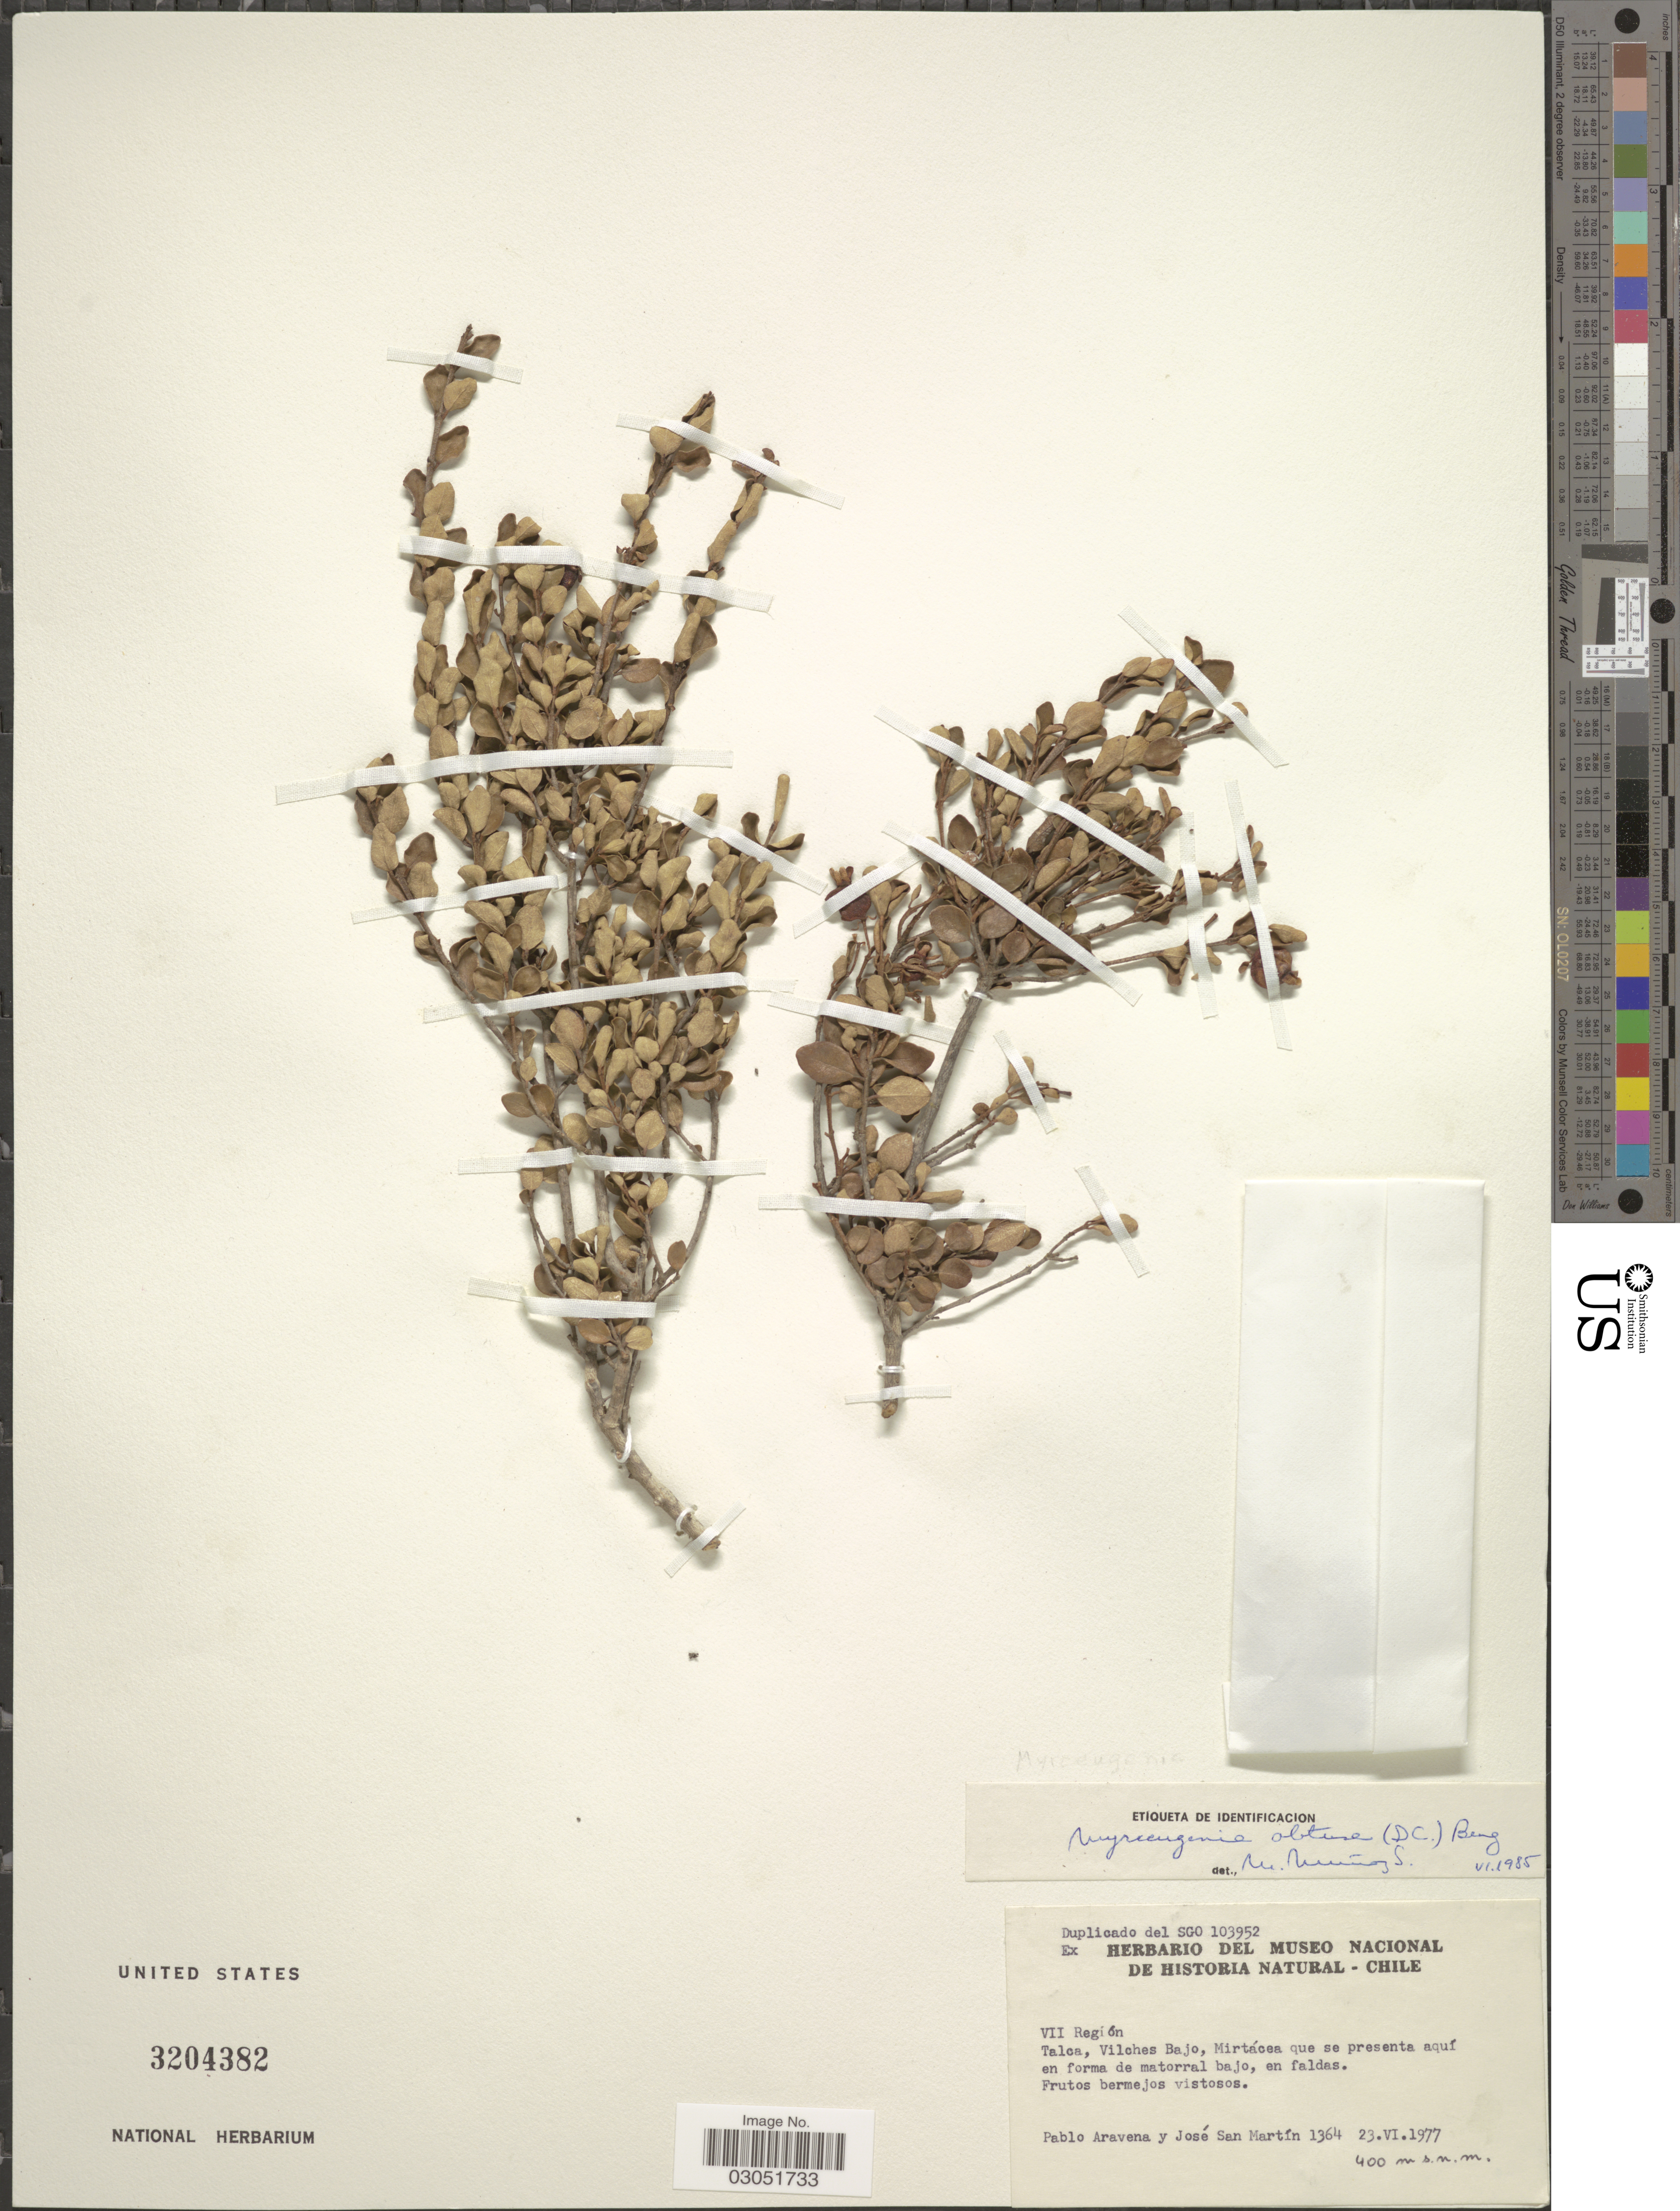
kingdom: Plantae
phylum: Tracheophyta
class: Magnoliopsida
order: Myrtales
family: Myrtaceae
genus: Myrceugenia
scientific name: Myrceugenia obtusa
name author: O. Berg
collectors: P. Aravena & J. San Martin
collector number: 1364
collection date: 1977-06-23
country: Chile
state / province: Maule (VII)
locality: VII Región Talca, Vilches Bajo, Mirtácea que se presenta aquí en forma de matorral bajo, en faldas.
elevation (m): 400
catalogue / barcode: US 3204382